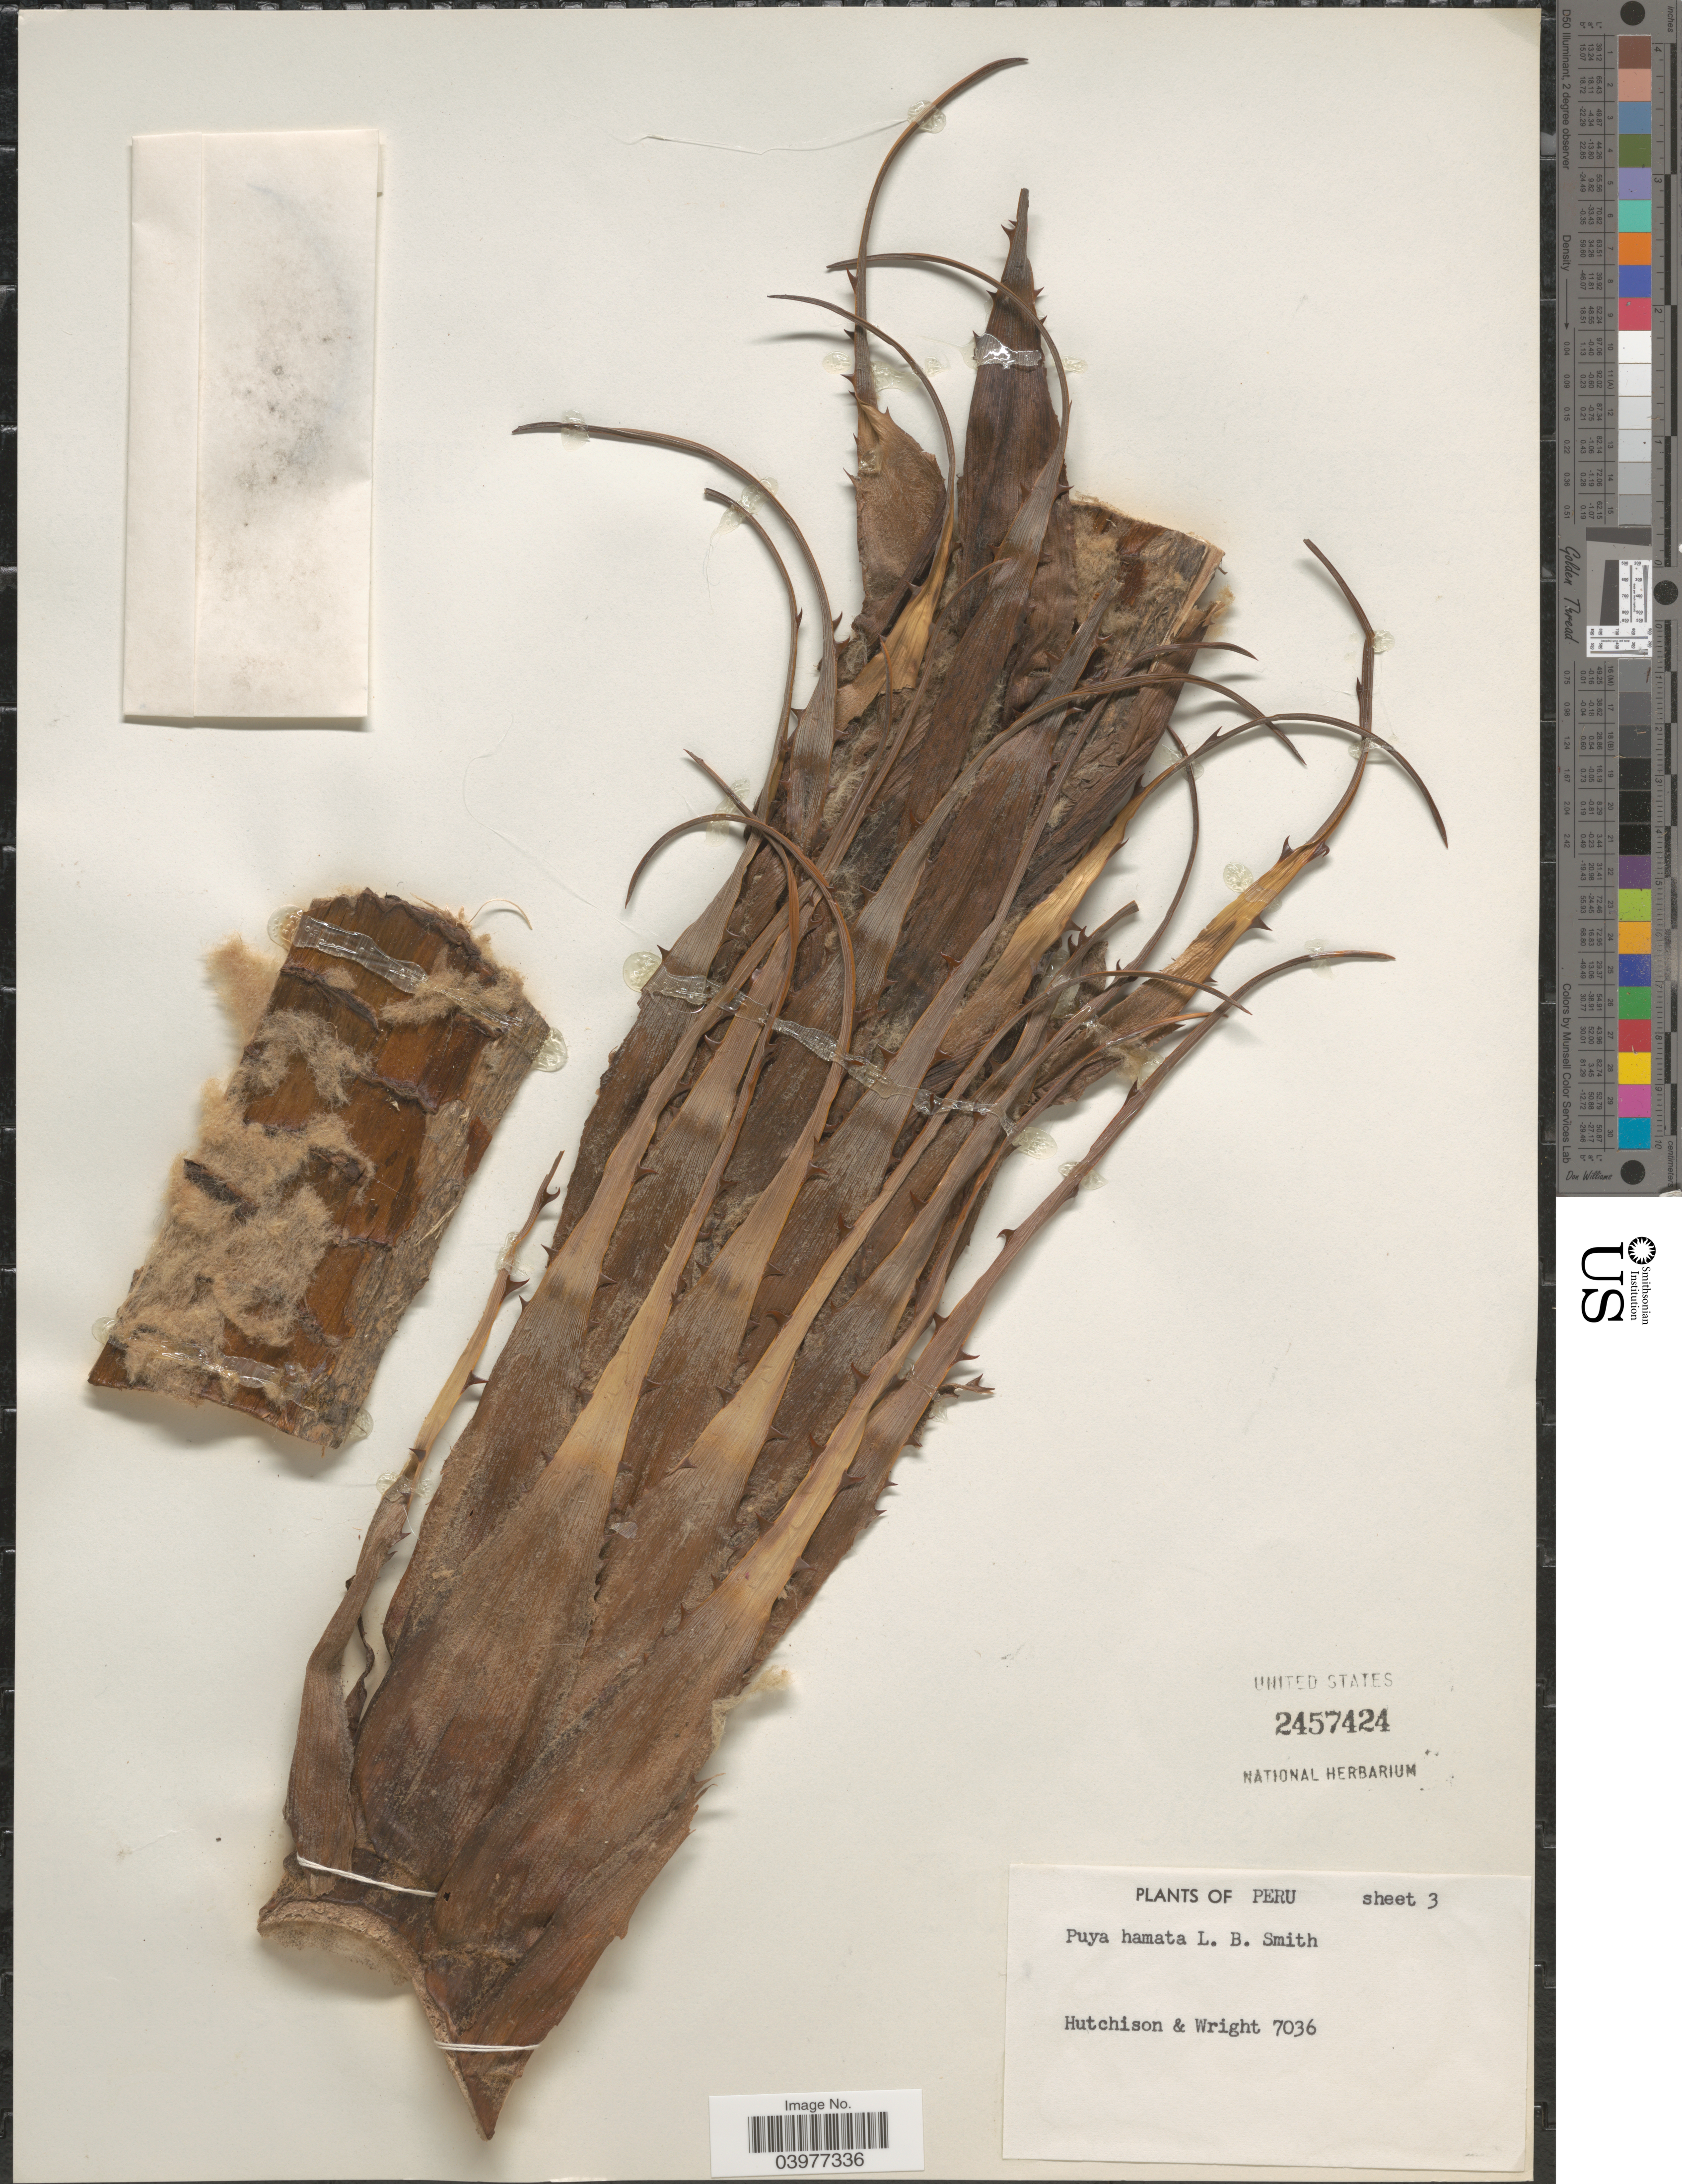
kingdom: Plantae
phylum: Tracheophyta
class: Liliopsida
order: Poales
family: Bromeliaceae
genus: Puya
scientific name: Puya hamata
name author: L.B. Sm.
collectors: -- Hutchison & Wright, --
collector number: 7036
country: Peru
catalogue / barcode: US 2457424